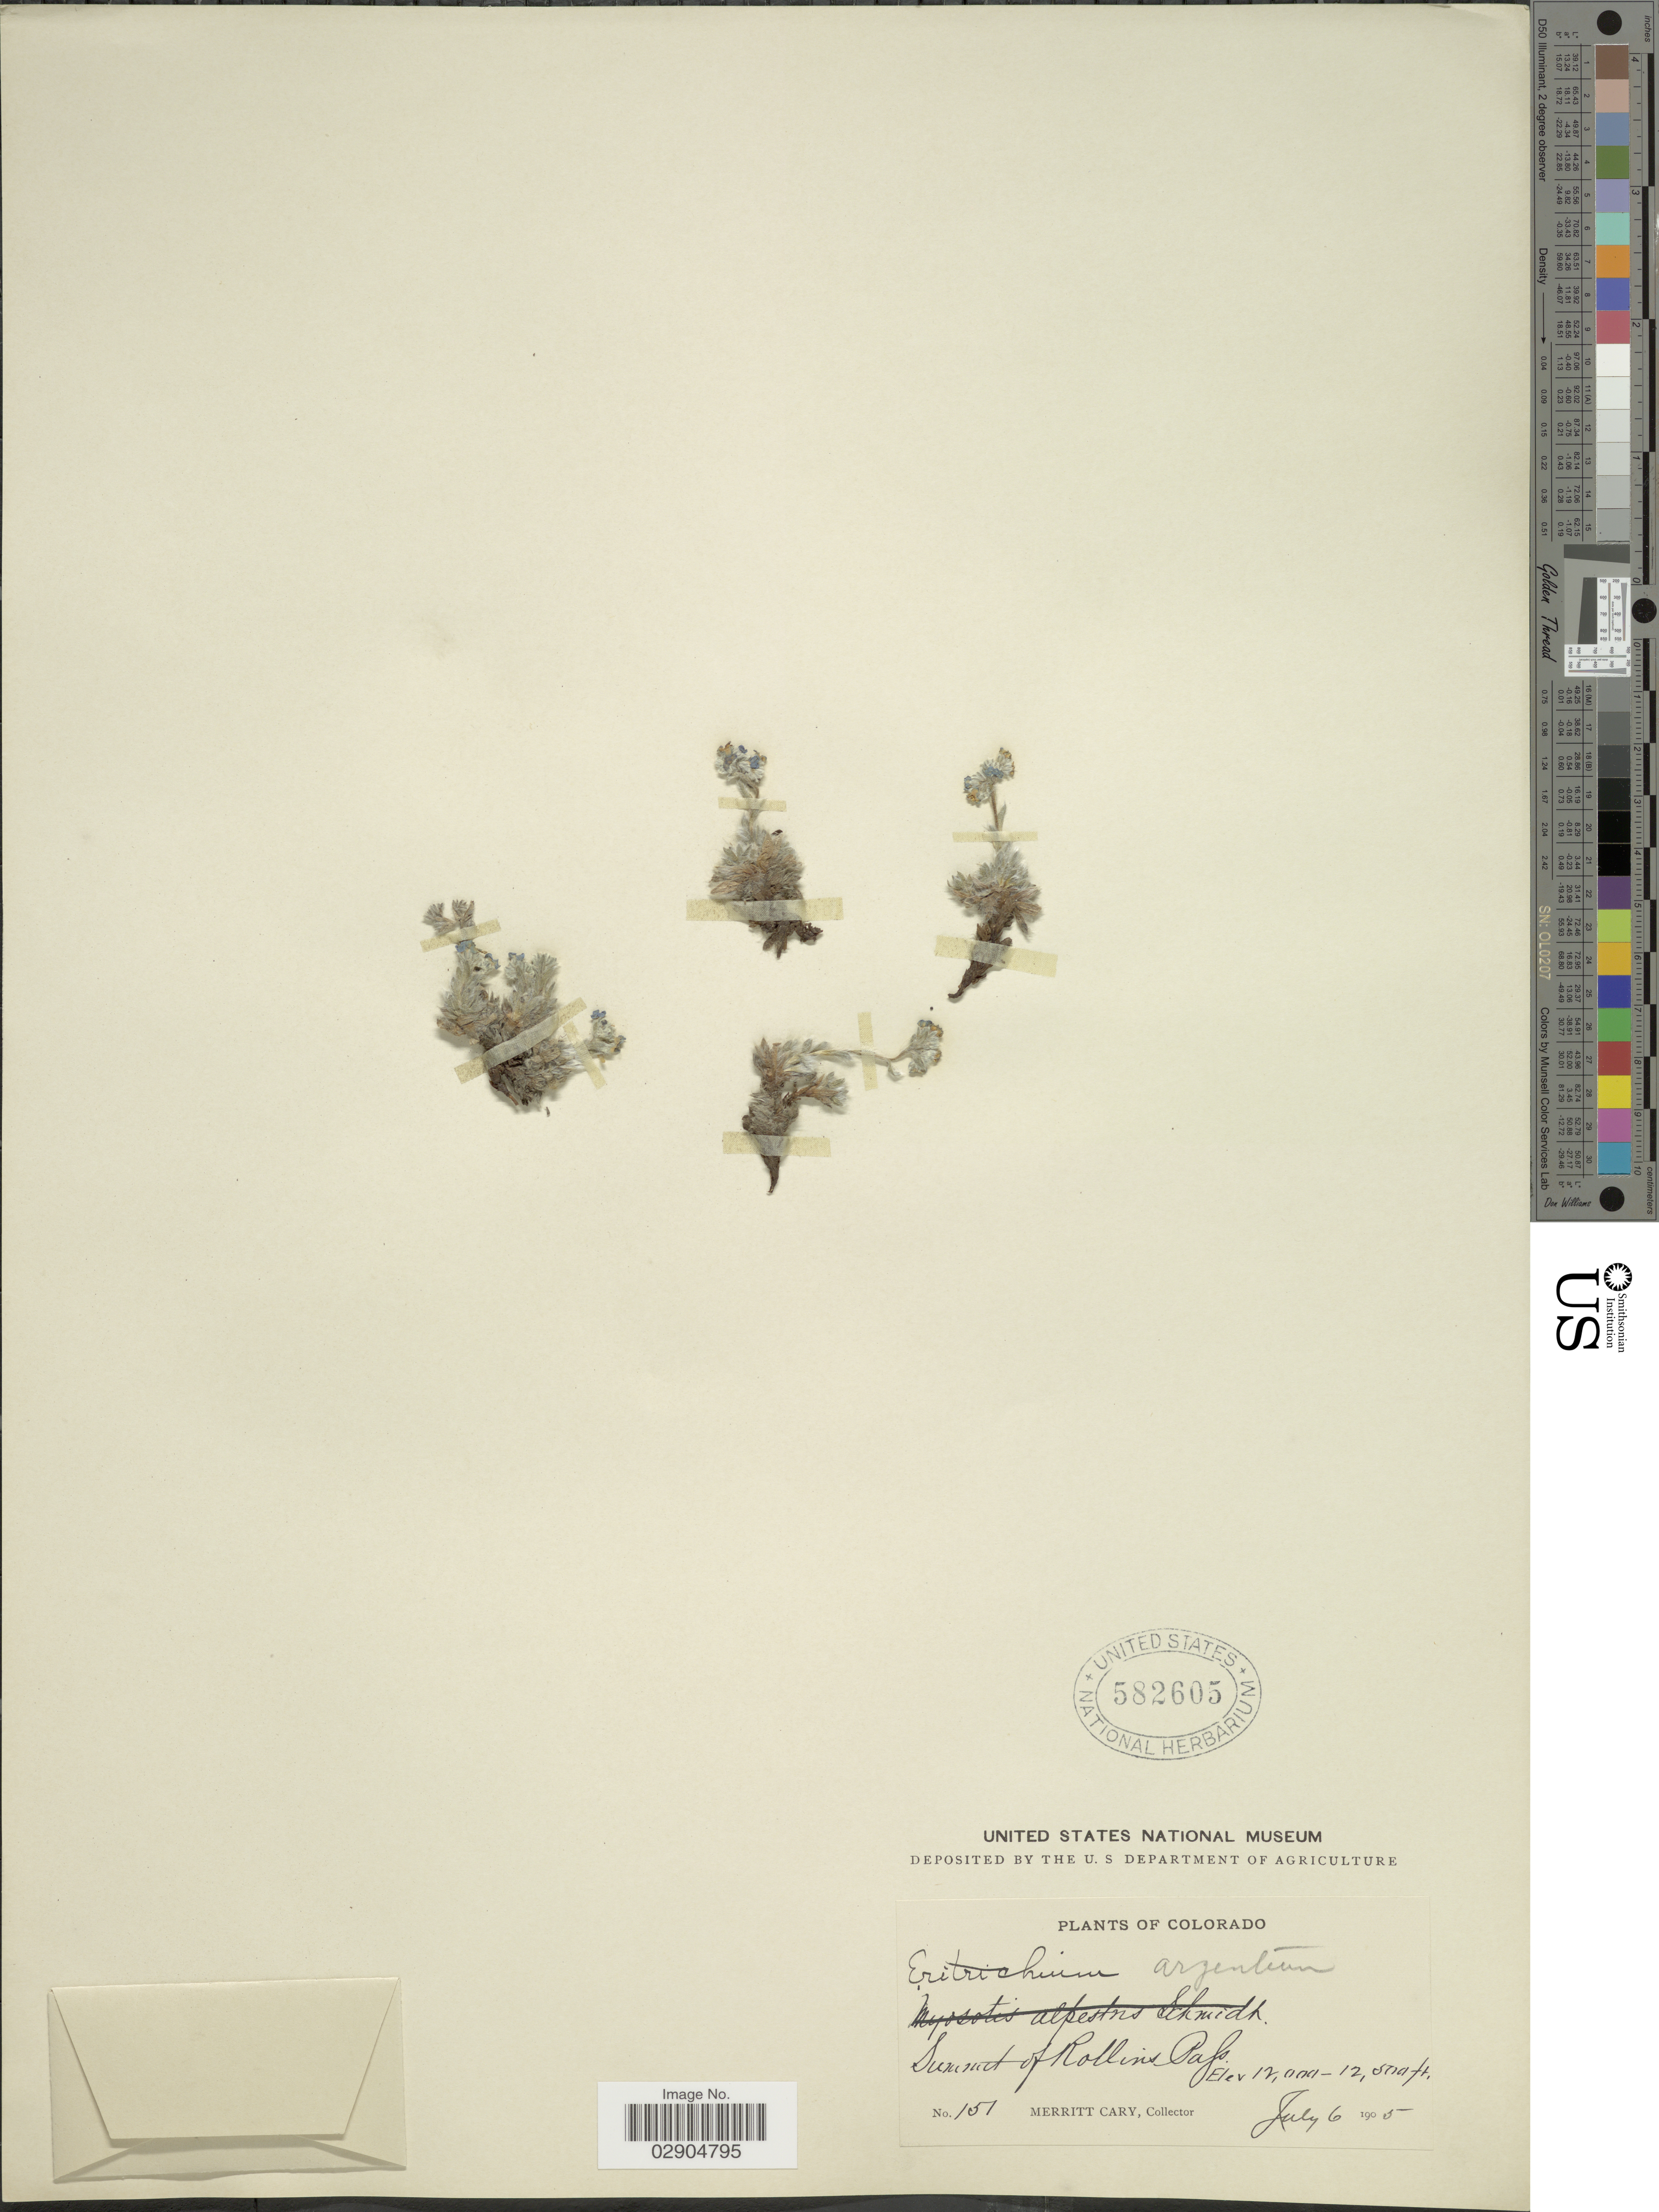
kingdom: Plantae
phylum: Tracheophyta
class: Magnoliopsida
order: Boraginales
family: Boraginaceae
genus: Eritrichium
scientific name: Eritrichium argenteum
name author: W. Wight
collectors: C. Merritt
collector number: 151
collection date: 1905-07-06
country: United States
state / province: Colorado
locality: Summit of Rollins Pafs.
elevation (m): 3658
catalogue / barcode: US 582605